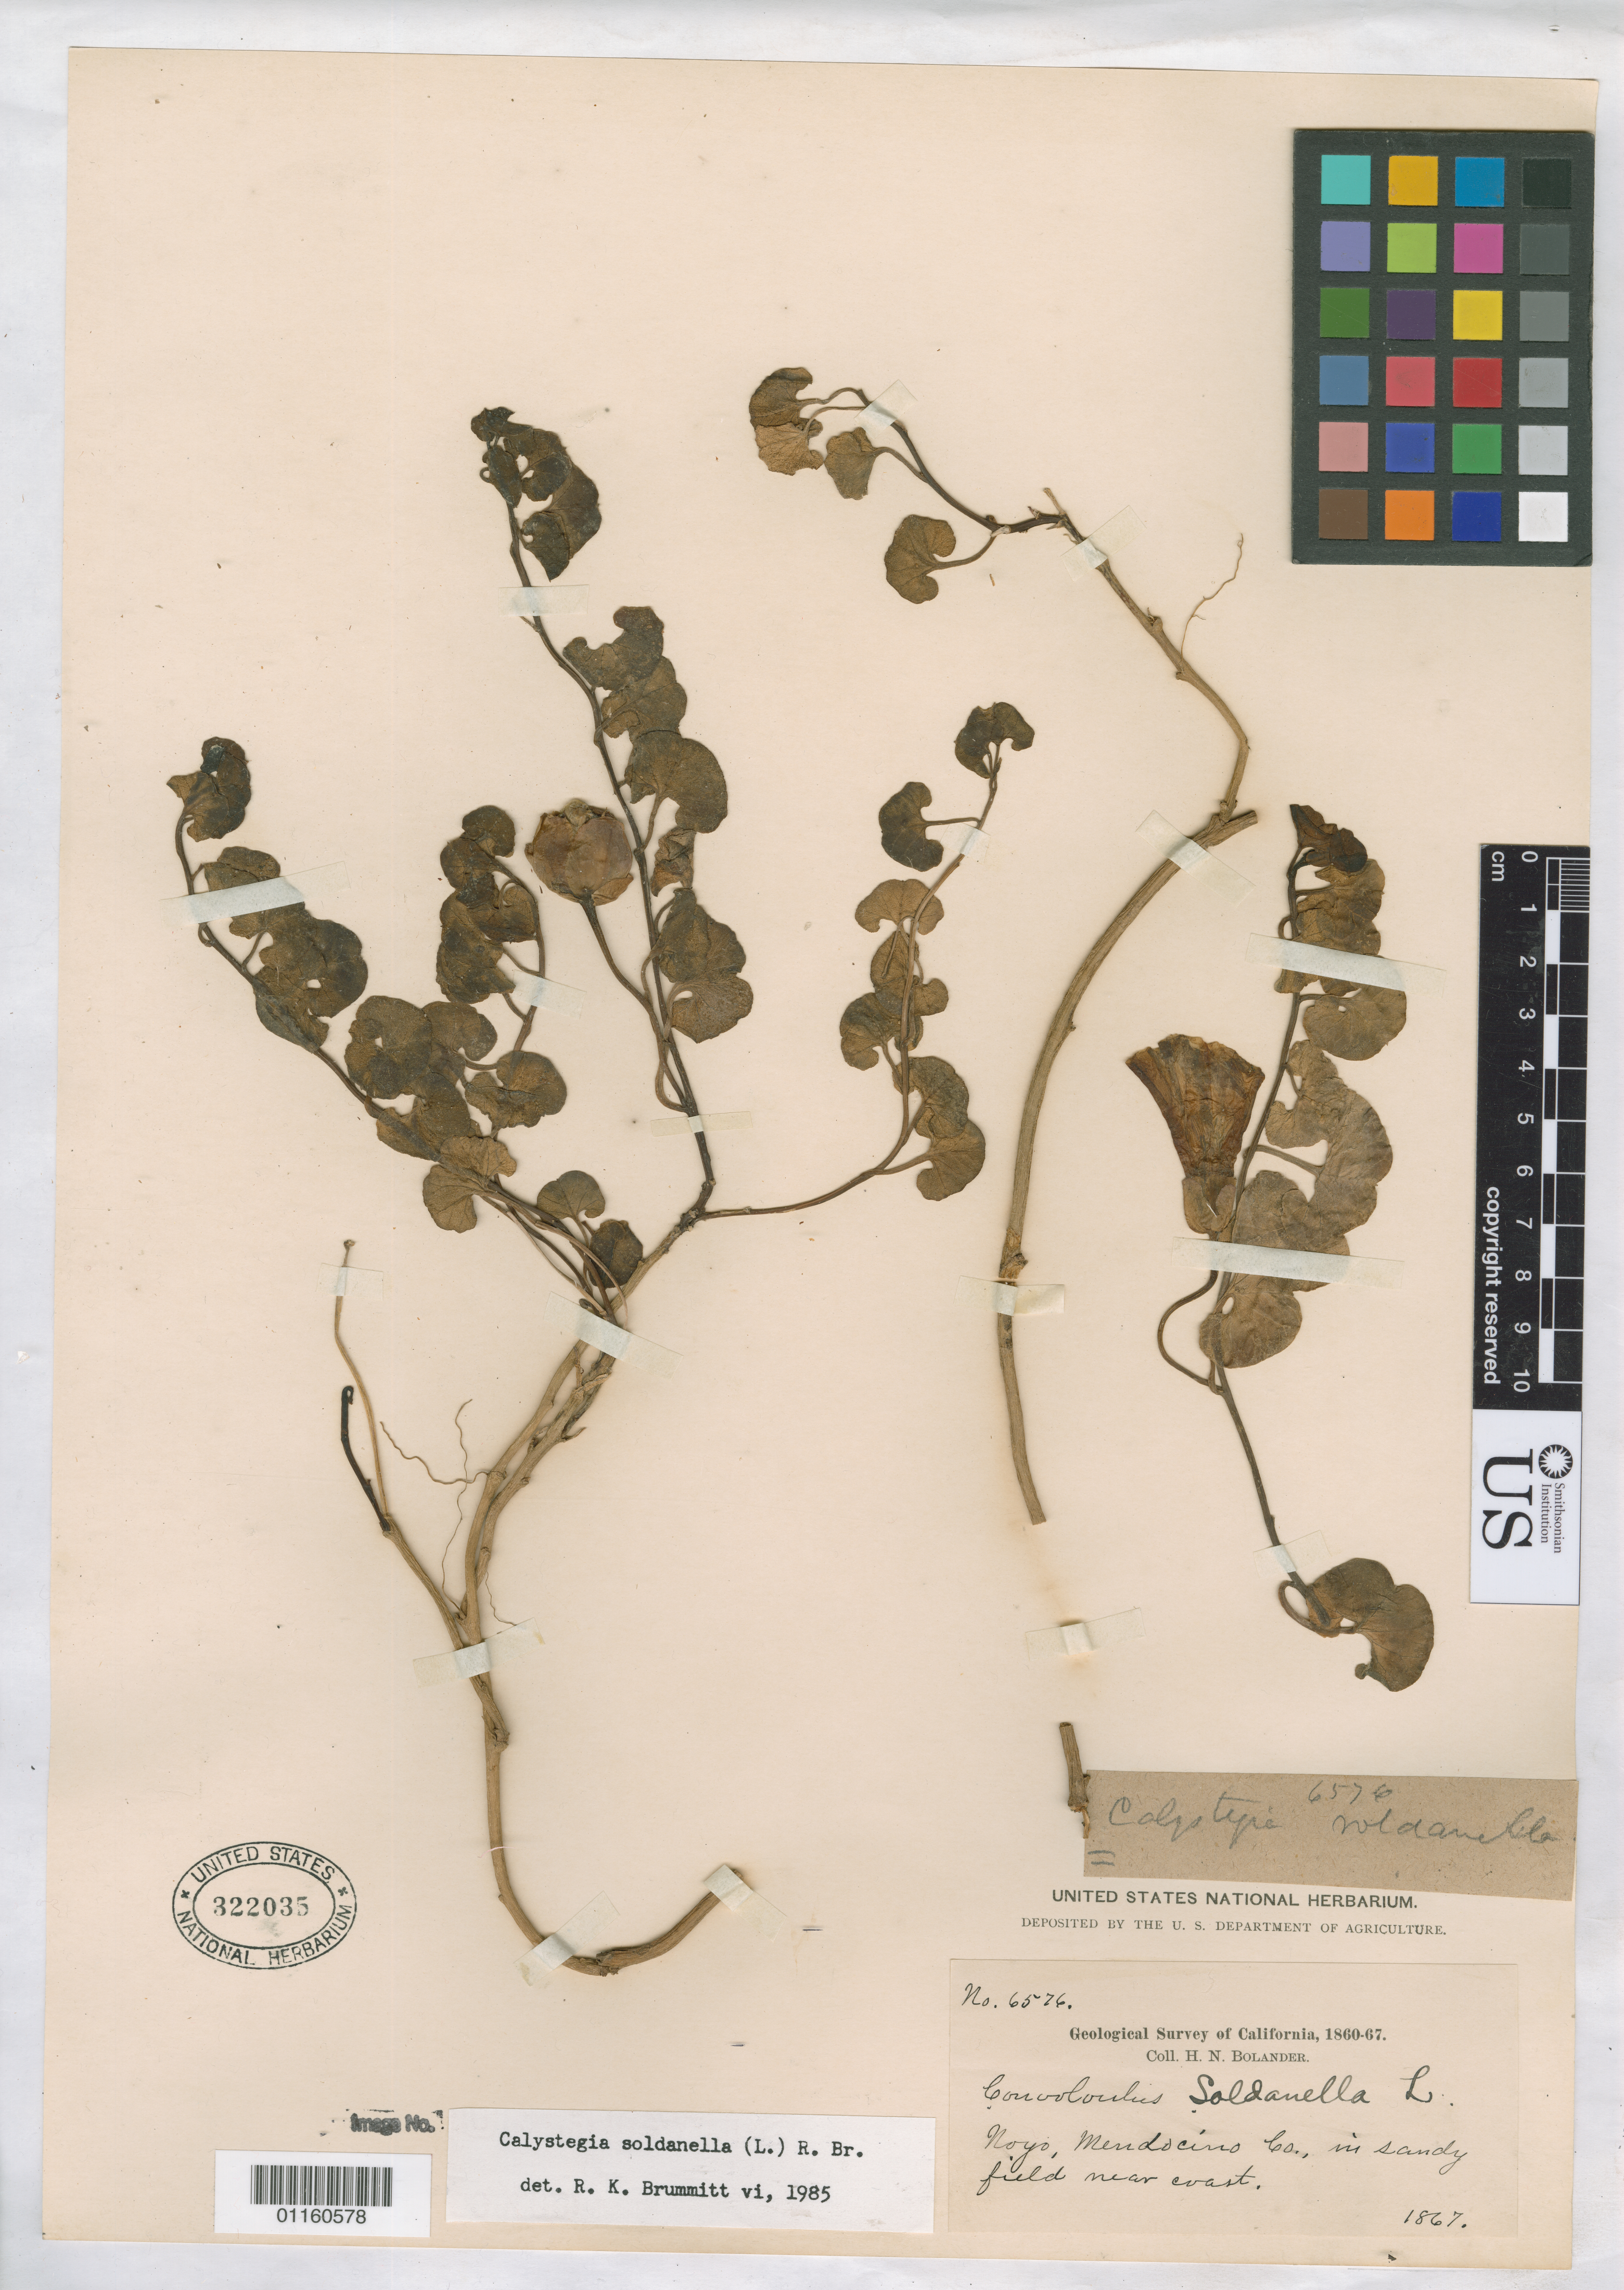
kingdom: Plantae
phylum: Tracheophyta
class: Magnoliopsida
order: Solanales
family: Convolvulaceae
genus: Calystegia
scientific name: Calystegia soldanella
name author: (L.) R. Br.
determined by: Brummitt, R. K.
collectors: H. Bolander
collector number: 6576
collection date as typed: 1867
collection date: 1867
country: United States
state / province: California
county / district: Mendocino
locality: Noyo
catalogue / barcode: US 322035